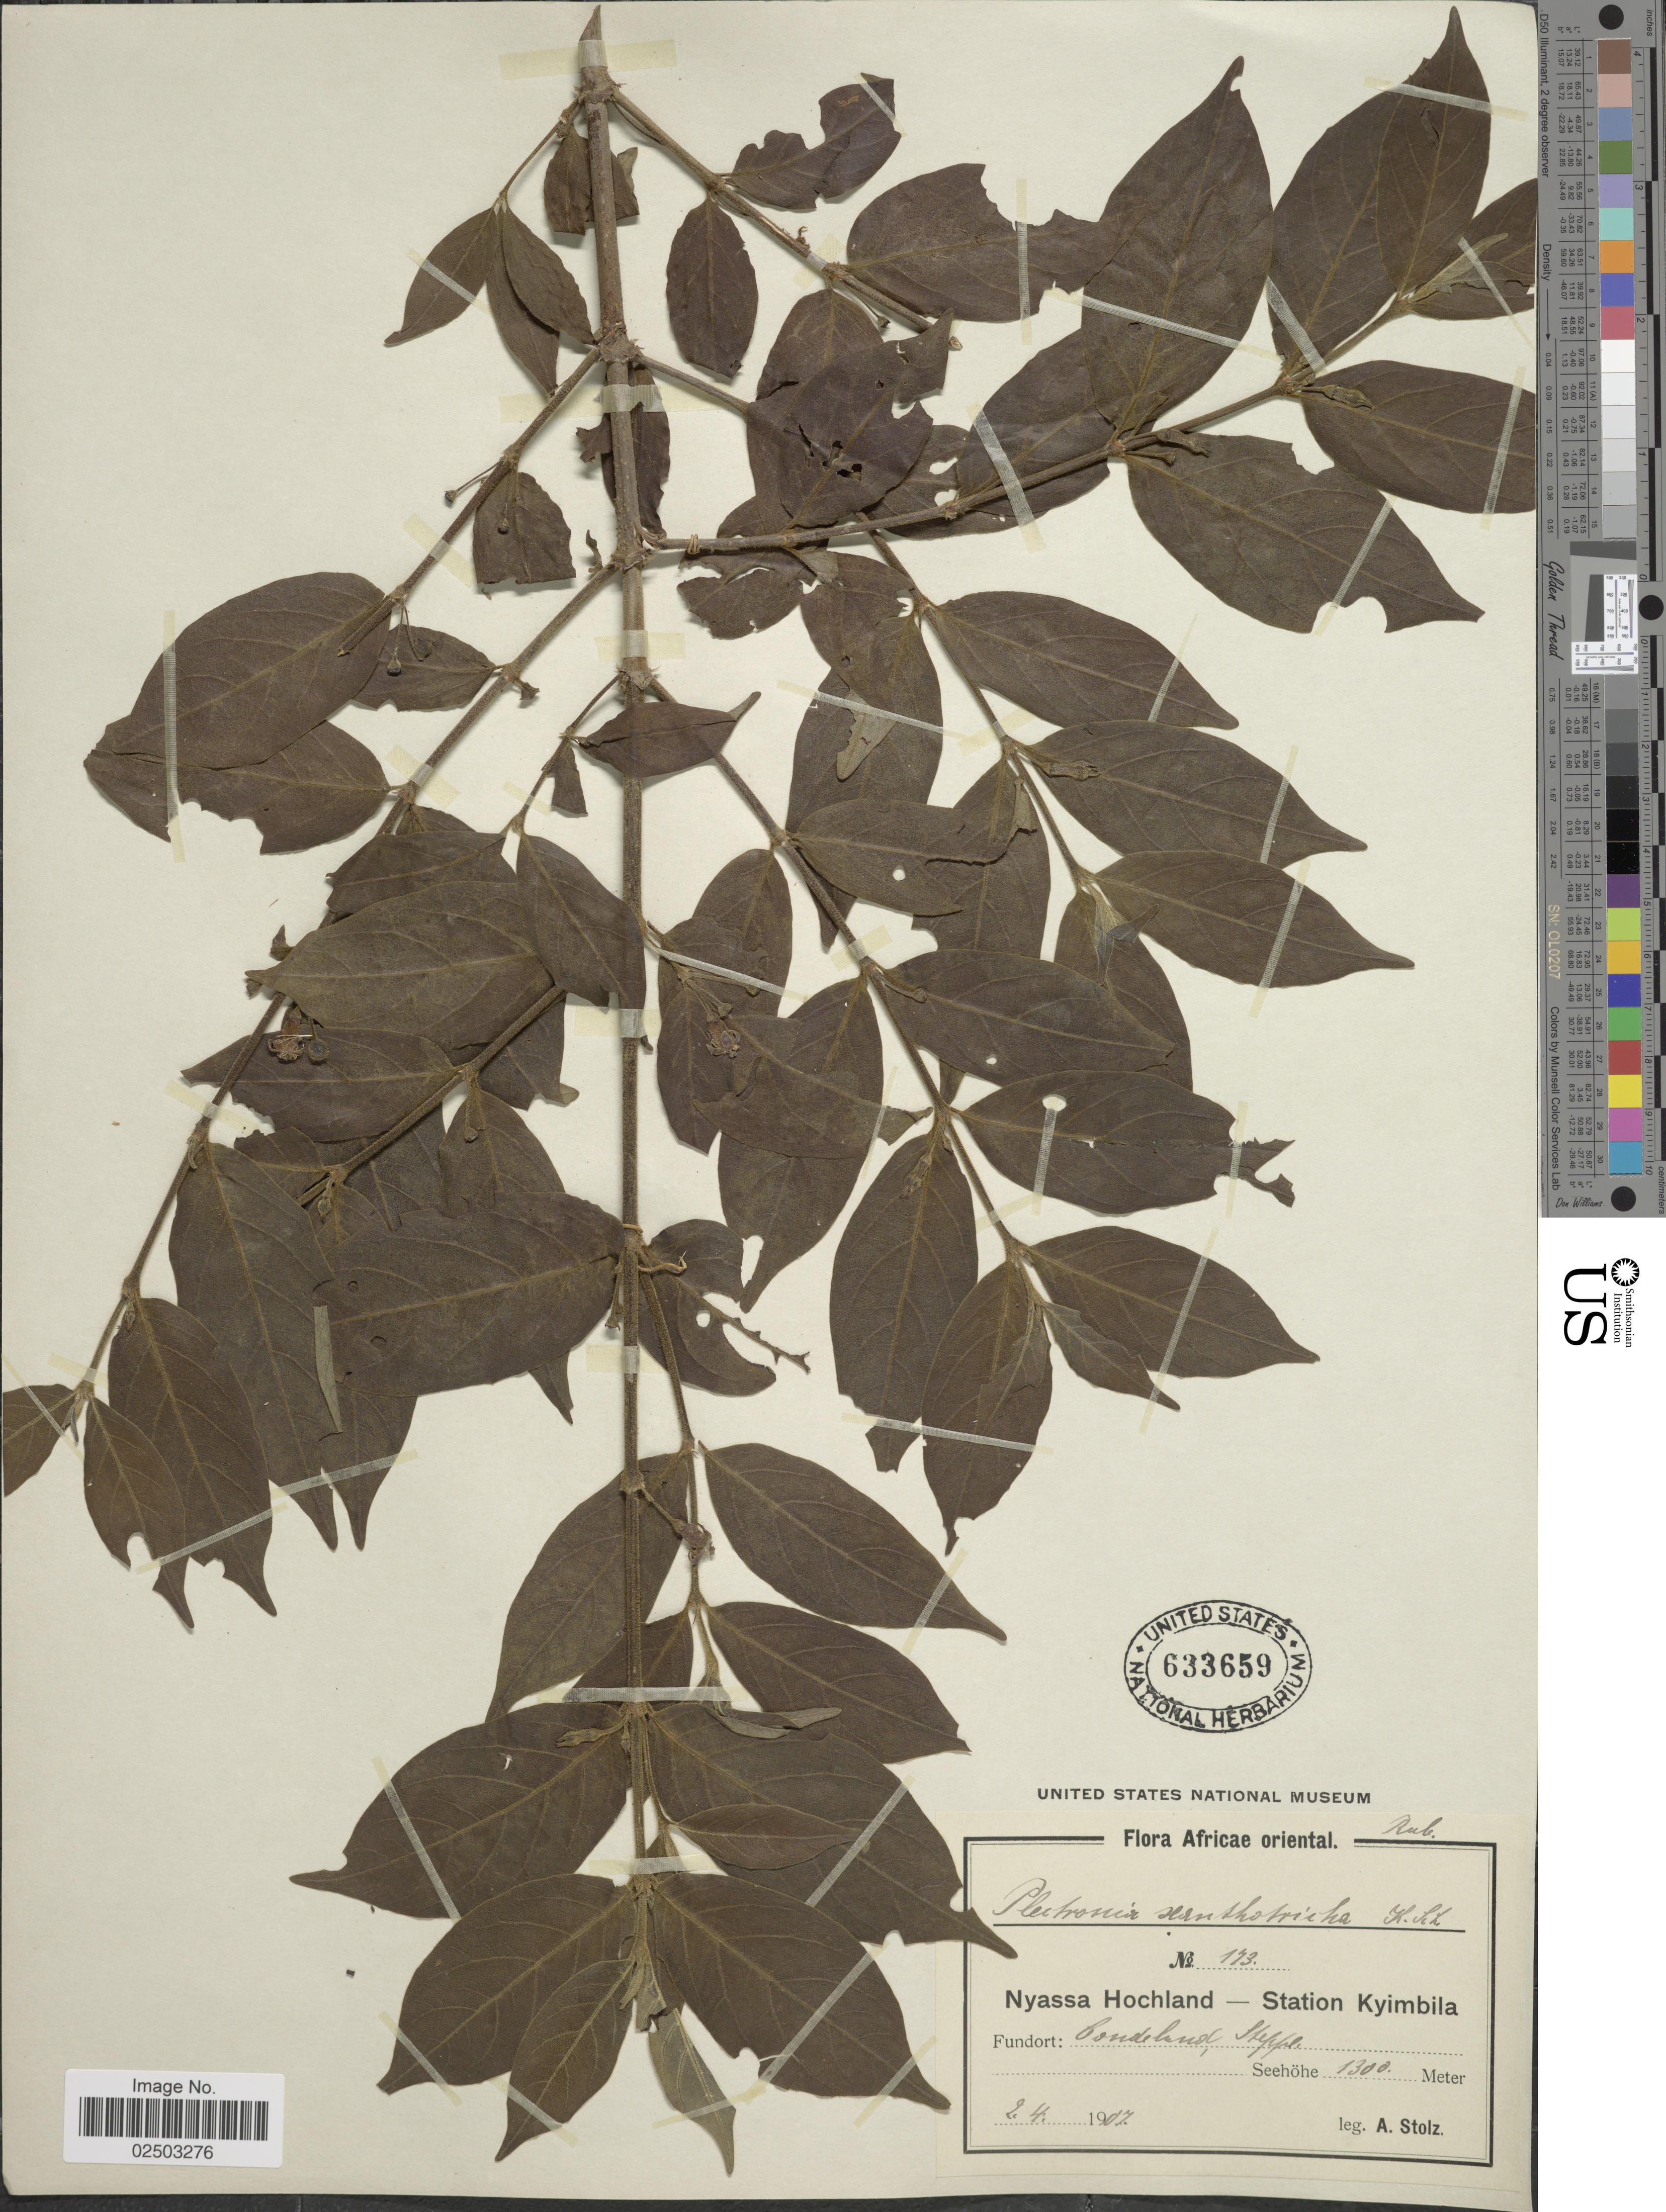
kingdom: Plantae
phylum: Tracheophyta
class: Magnoliopsida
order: Gentianales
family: Rubiaceae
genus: Rytigynia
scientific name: Rytigynia xanthotricha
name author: (K. Schum.) Verdc.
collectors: A. Stolz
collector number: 173*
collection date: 1907-04-02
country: Malawi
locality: Africae oriental, Nyasa Hochland, Station Kyimbila, Condeland, Steppe.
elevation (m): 1300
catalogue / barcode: US 633659